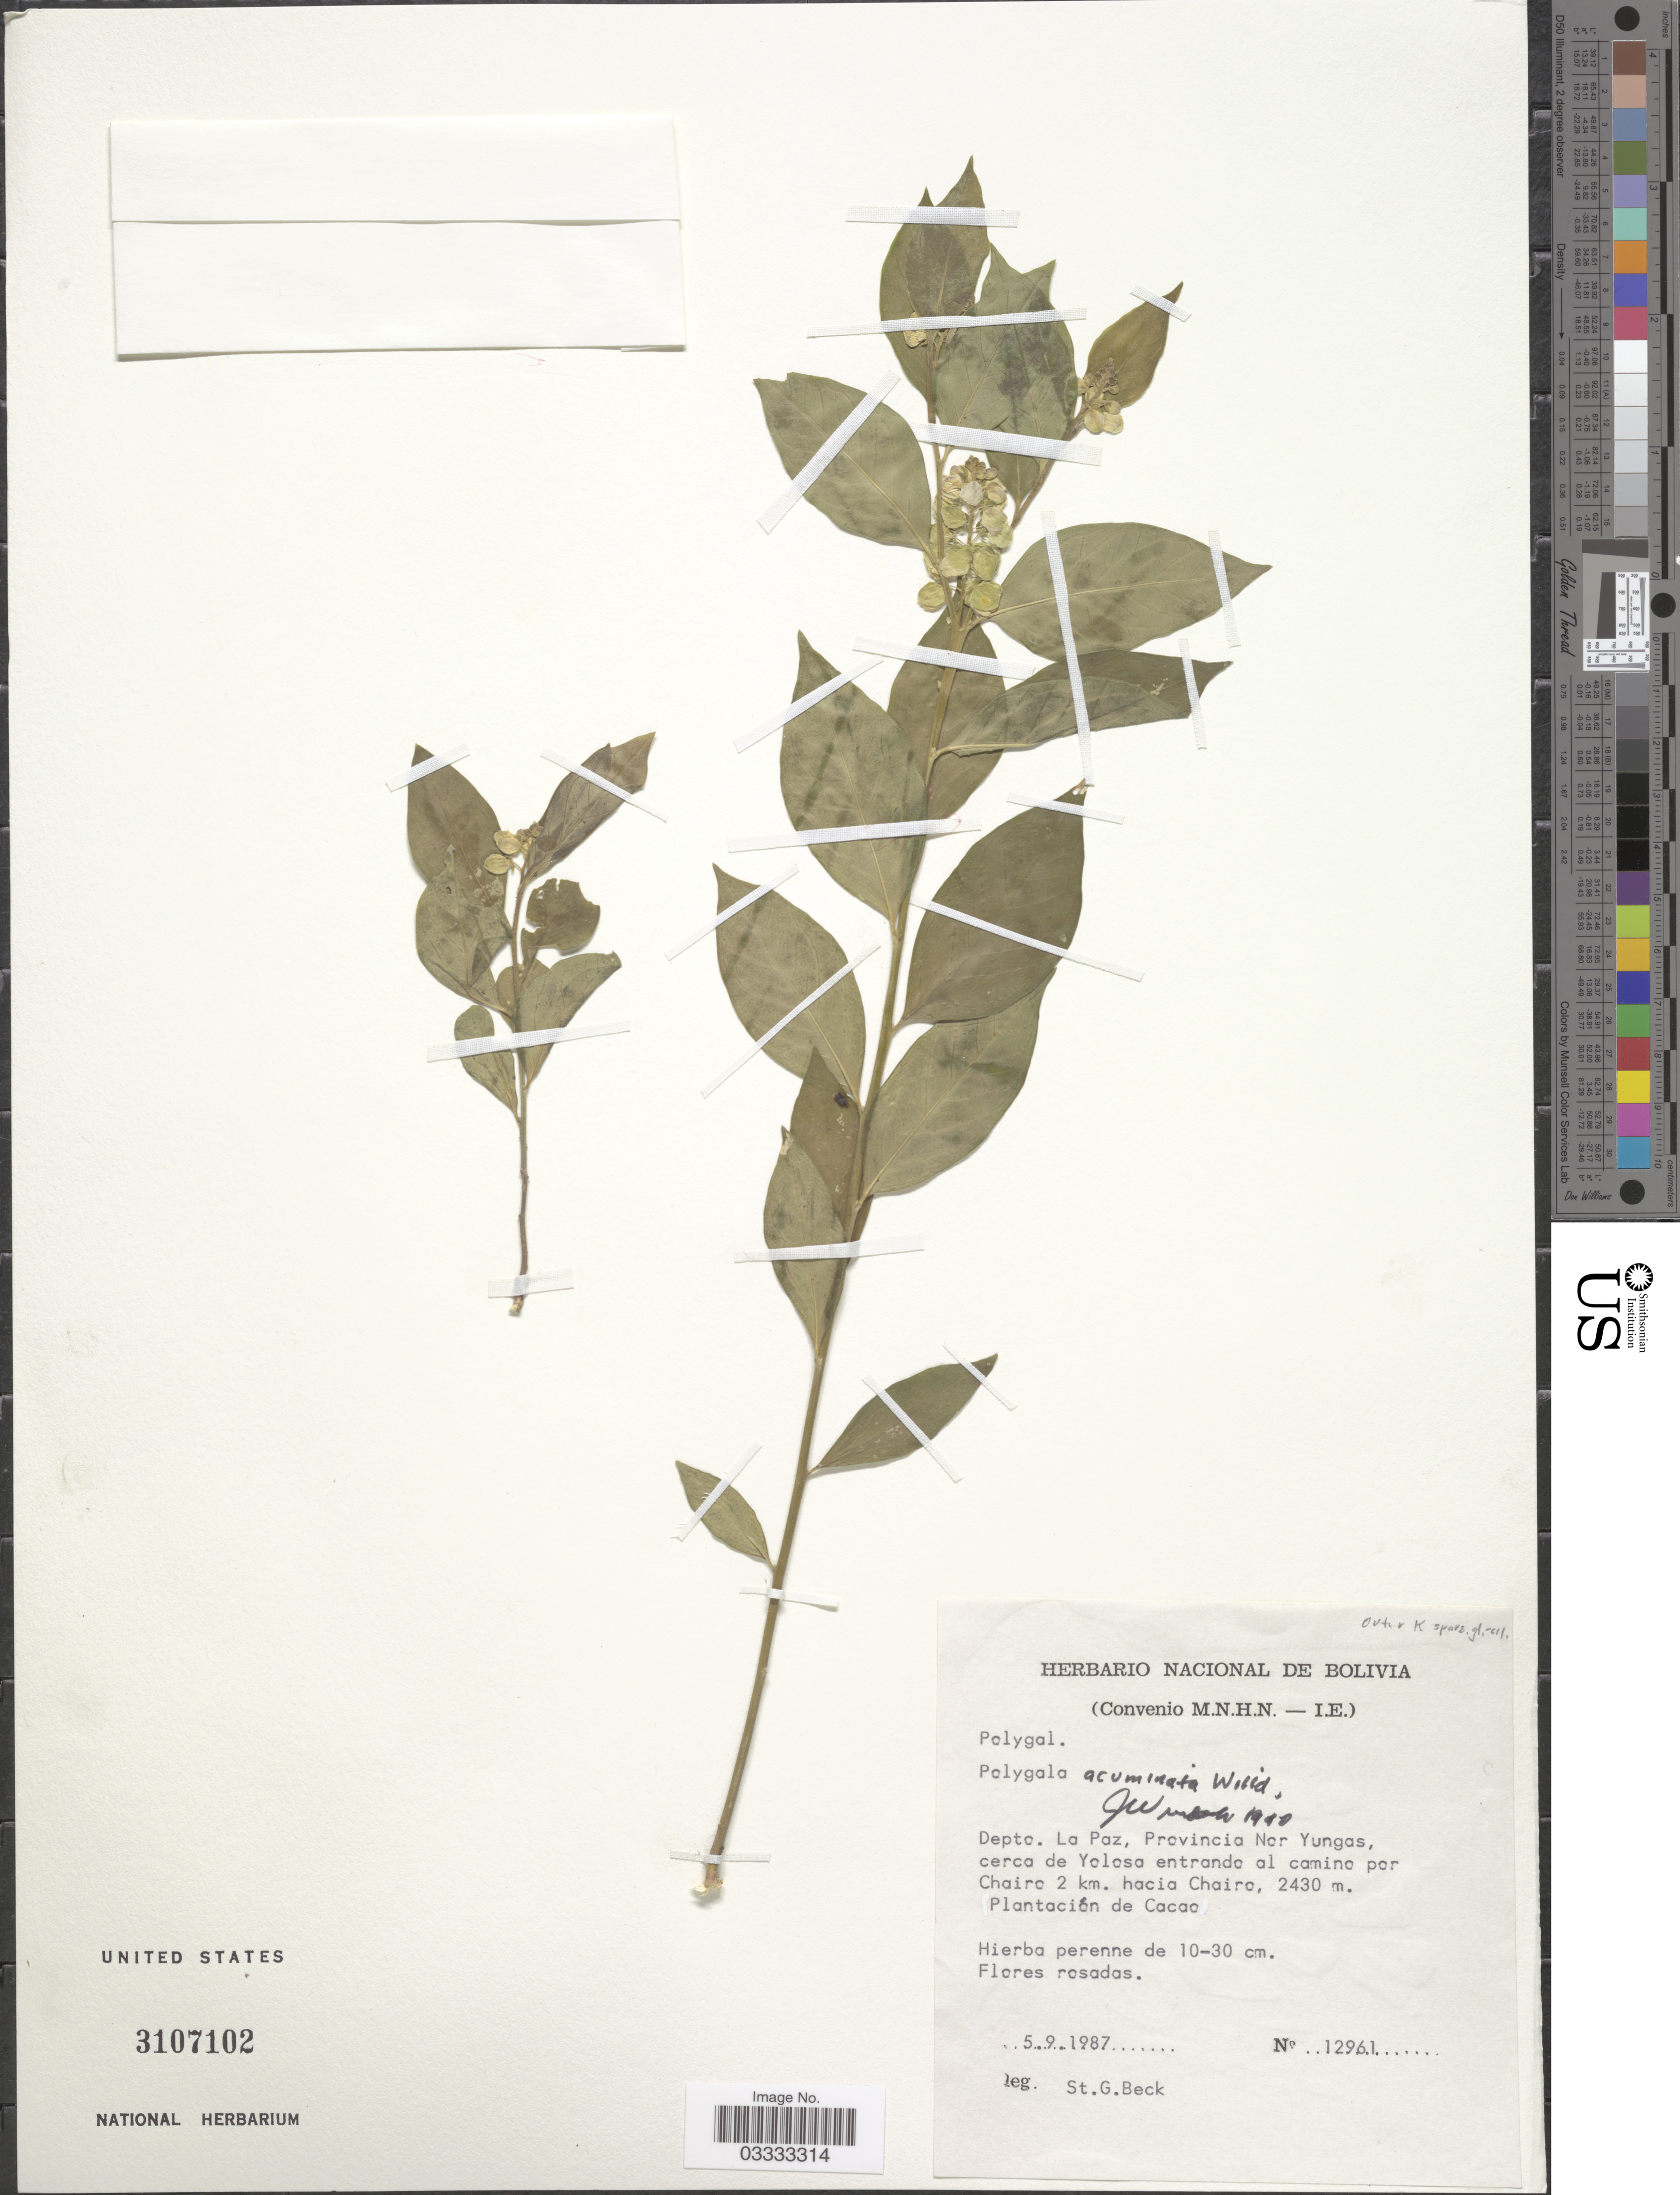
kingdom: Plantae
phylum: Tracheophyta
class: Magnoliopsida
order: Fabales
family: Polygalaceae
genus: Asemeia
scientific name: Asemeia acuminata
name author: (Willd.) J.F.B. Pastore & J.R. Abbott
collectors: S. G. Beck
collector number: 12961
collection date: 1987-09-05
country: Bolivia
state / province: La Paz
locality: Depto. La Paz, Provincia Nor Yungas, cerca de Yolosa entrando al camino por Chairo 2 km. hacia Chairo. Plantación de Cacao.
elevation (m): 2430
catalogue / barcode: US 3107102